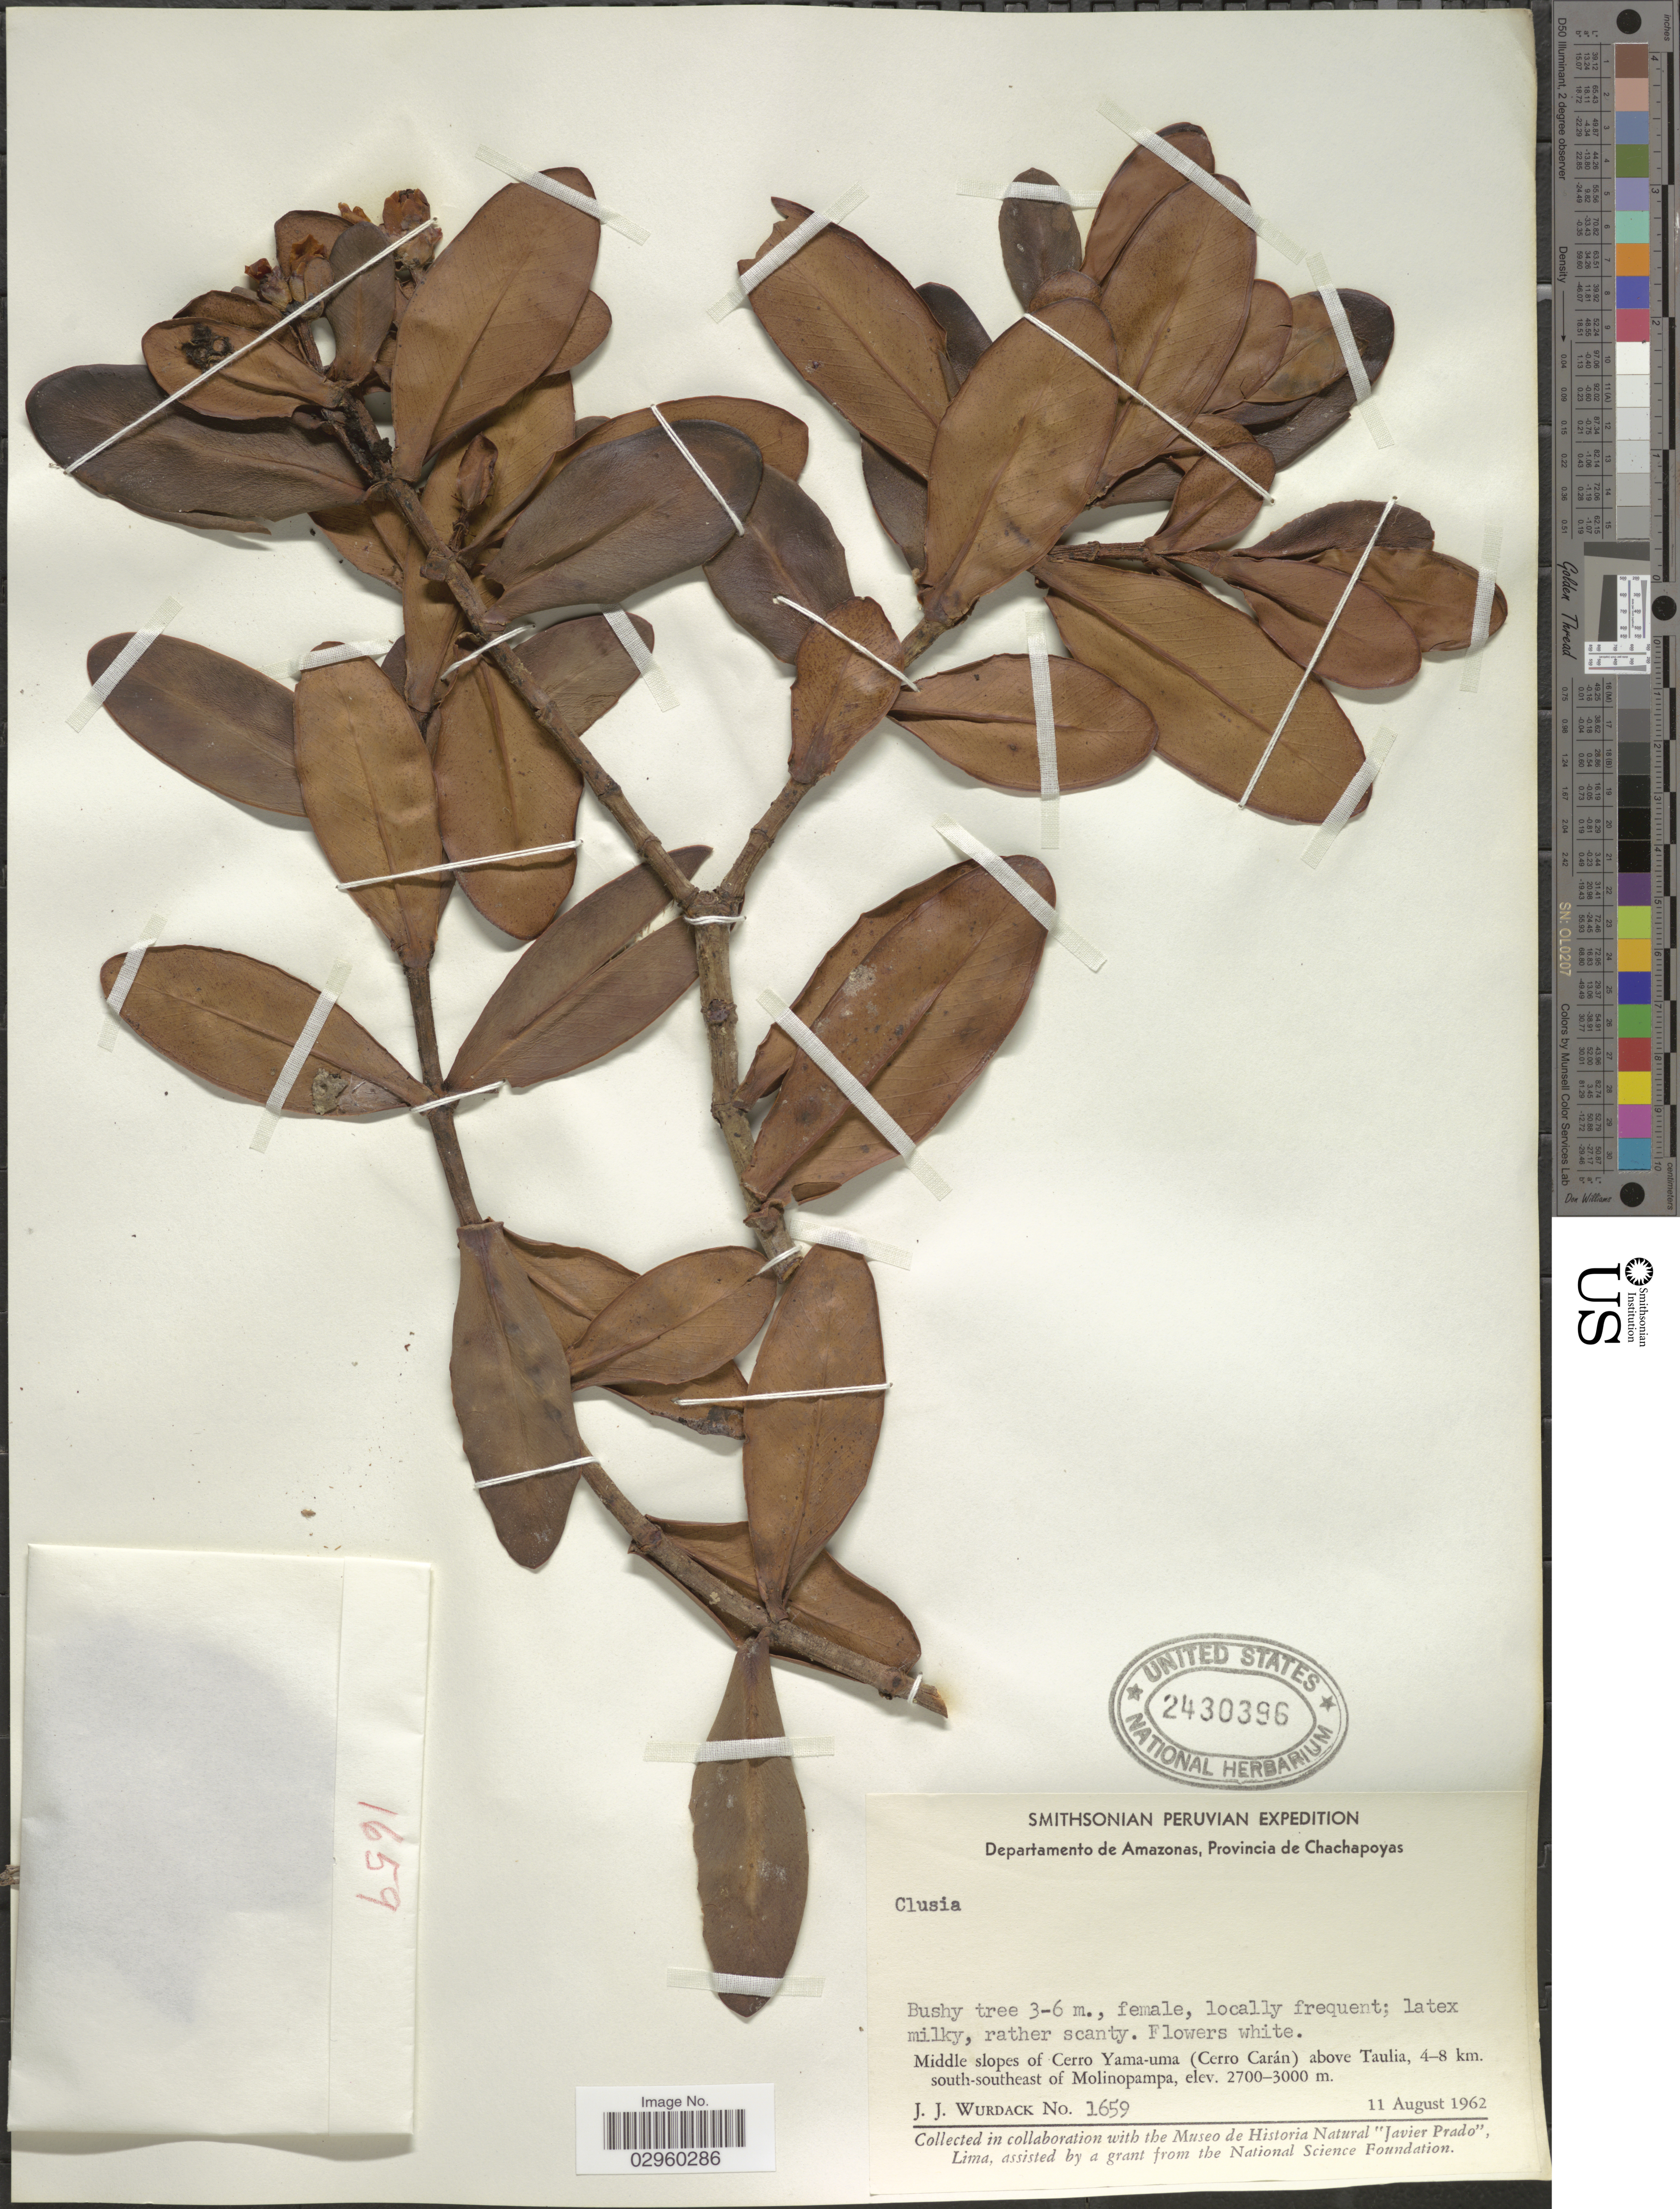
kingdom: Plantae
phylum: Tracheophyta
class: Magnoliopsida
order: Malpighiales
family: Clusiaceae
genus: Clusia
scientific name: Clusia sp.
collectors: J. J. Wurdack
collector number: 1659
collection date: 1962-08-11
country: Peru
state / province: Amazonas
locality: Departamento de Amazonas, Provincia de Chachapoyas, Middle slopes of Cerro Yama-uma (Cerro Carán) above Taulia, 4-8 km. south-southeast of Molinopampa.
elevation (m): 2700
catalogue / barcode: US 2430396